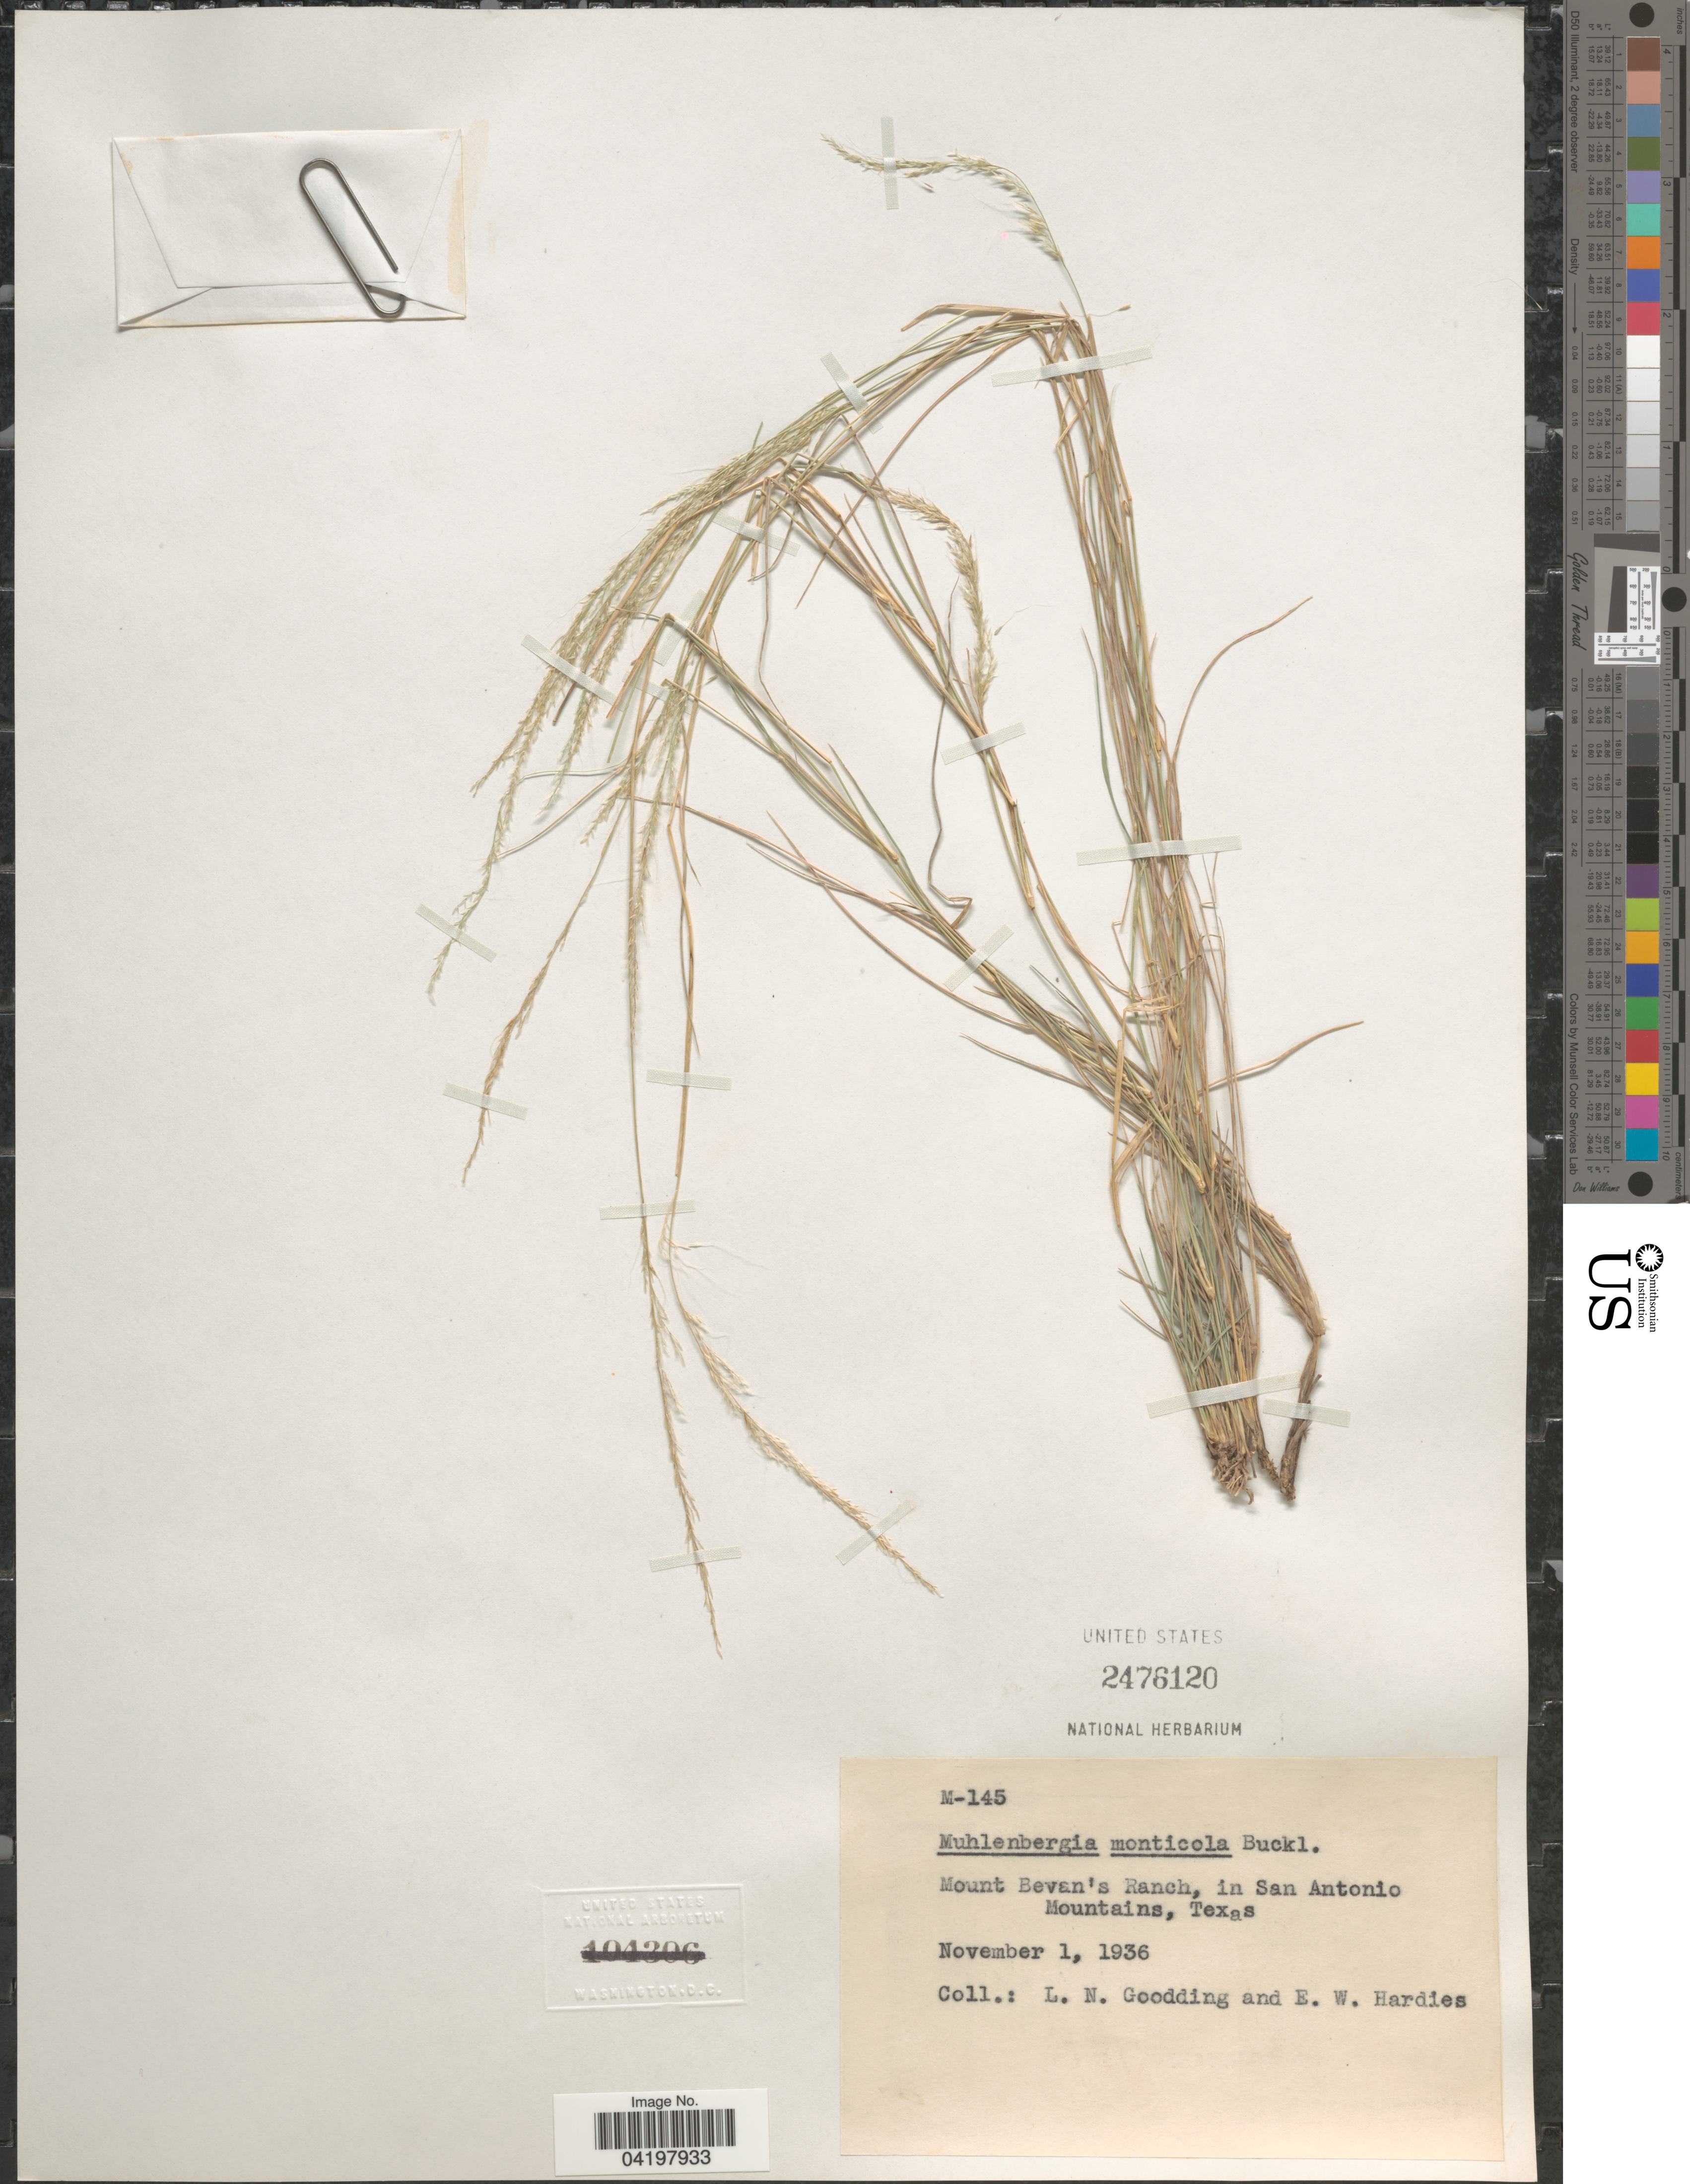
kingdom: Plantae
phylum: Tracheophyta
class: Liliopsida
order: Poales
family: Poaceae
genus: Muhlenbergia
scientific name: Muhlenbergia tenuifolia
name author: (Kunth) Kunth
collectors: L. N. Goodding & E. Hardies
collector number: M-145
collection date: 1936-11-01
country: United States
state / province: Texas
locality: Mount Bevan's Ranch, in San Antonio Mountains.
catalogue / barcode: US 2476120